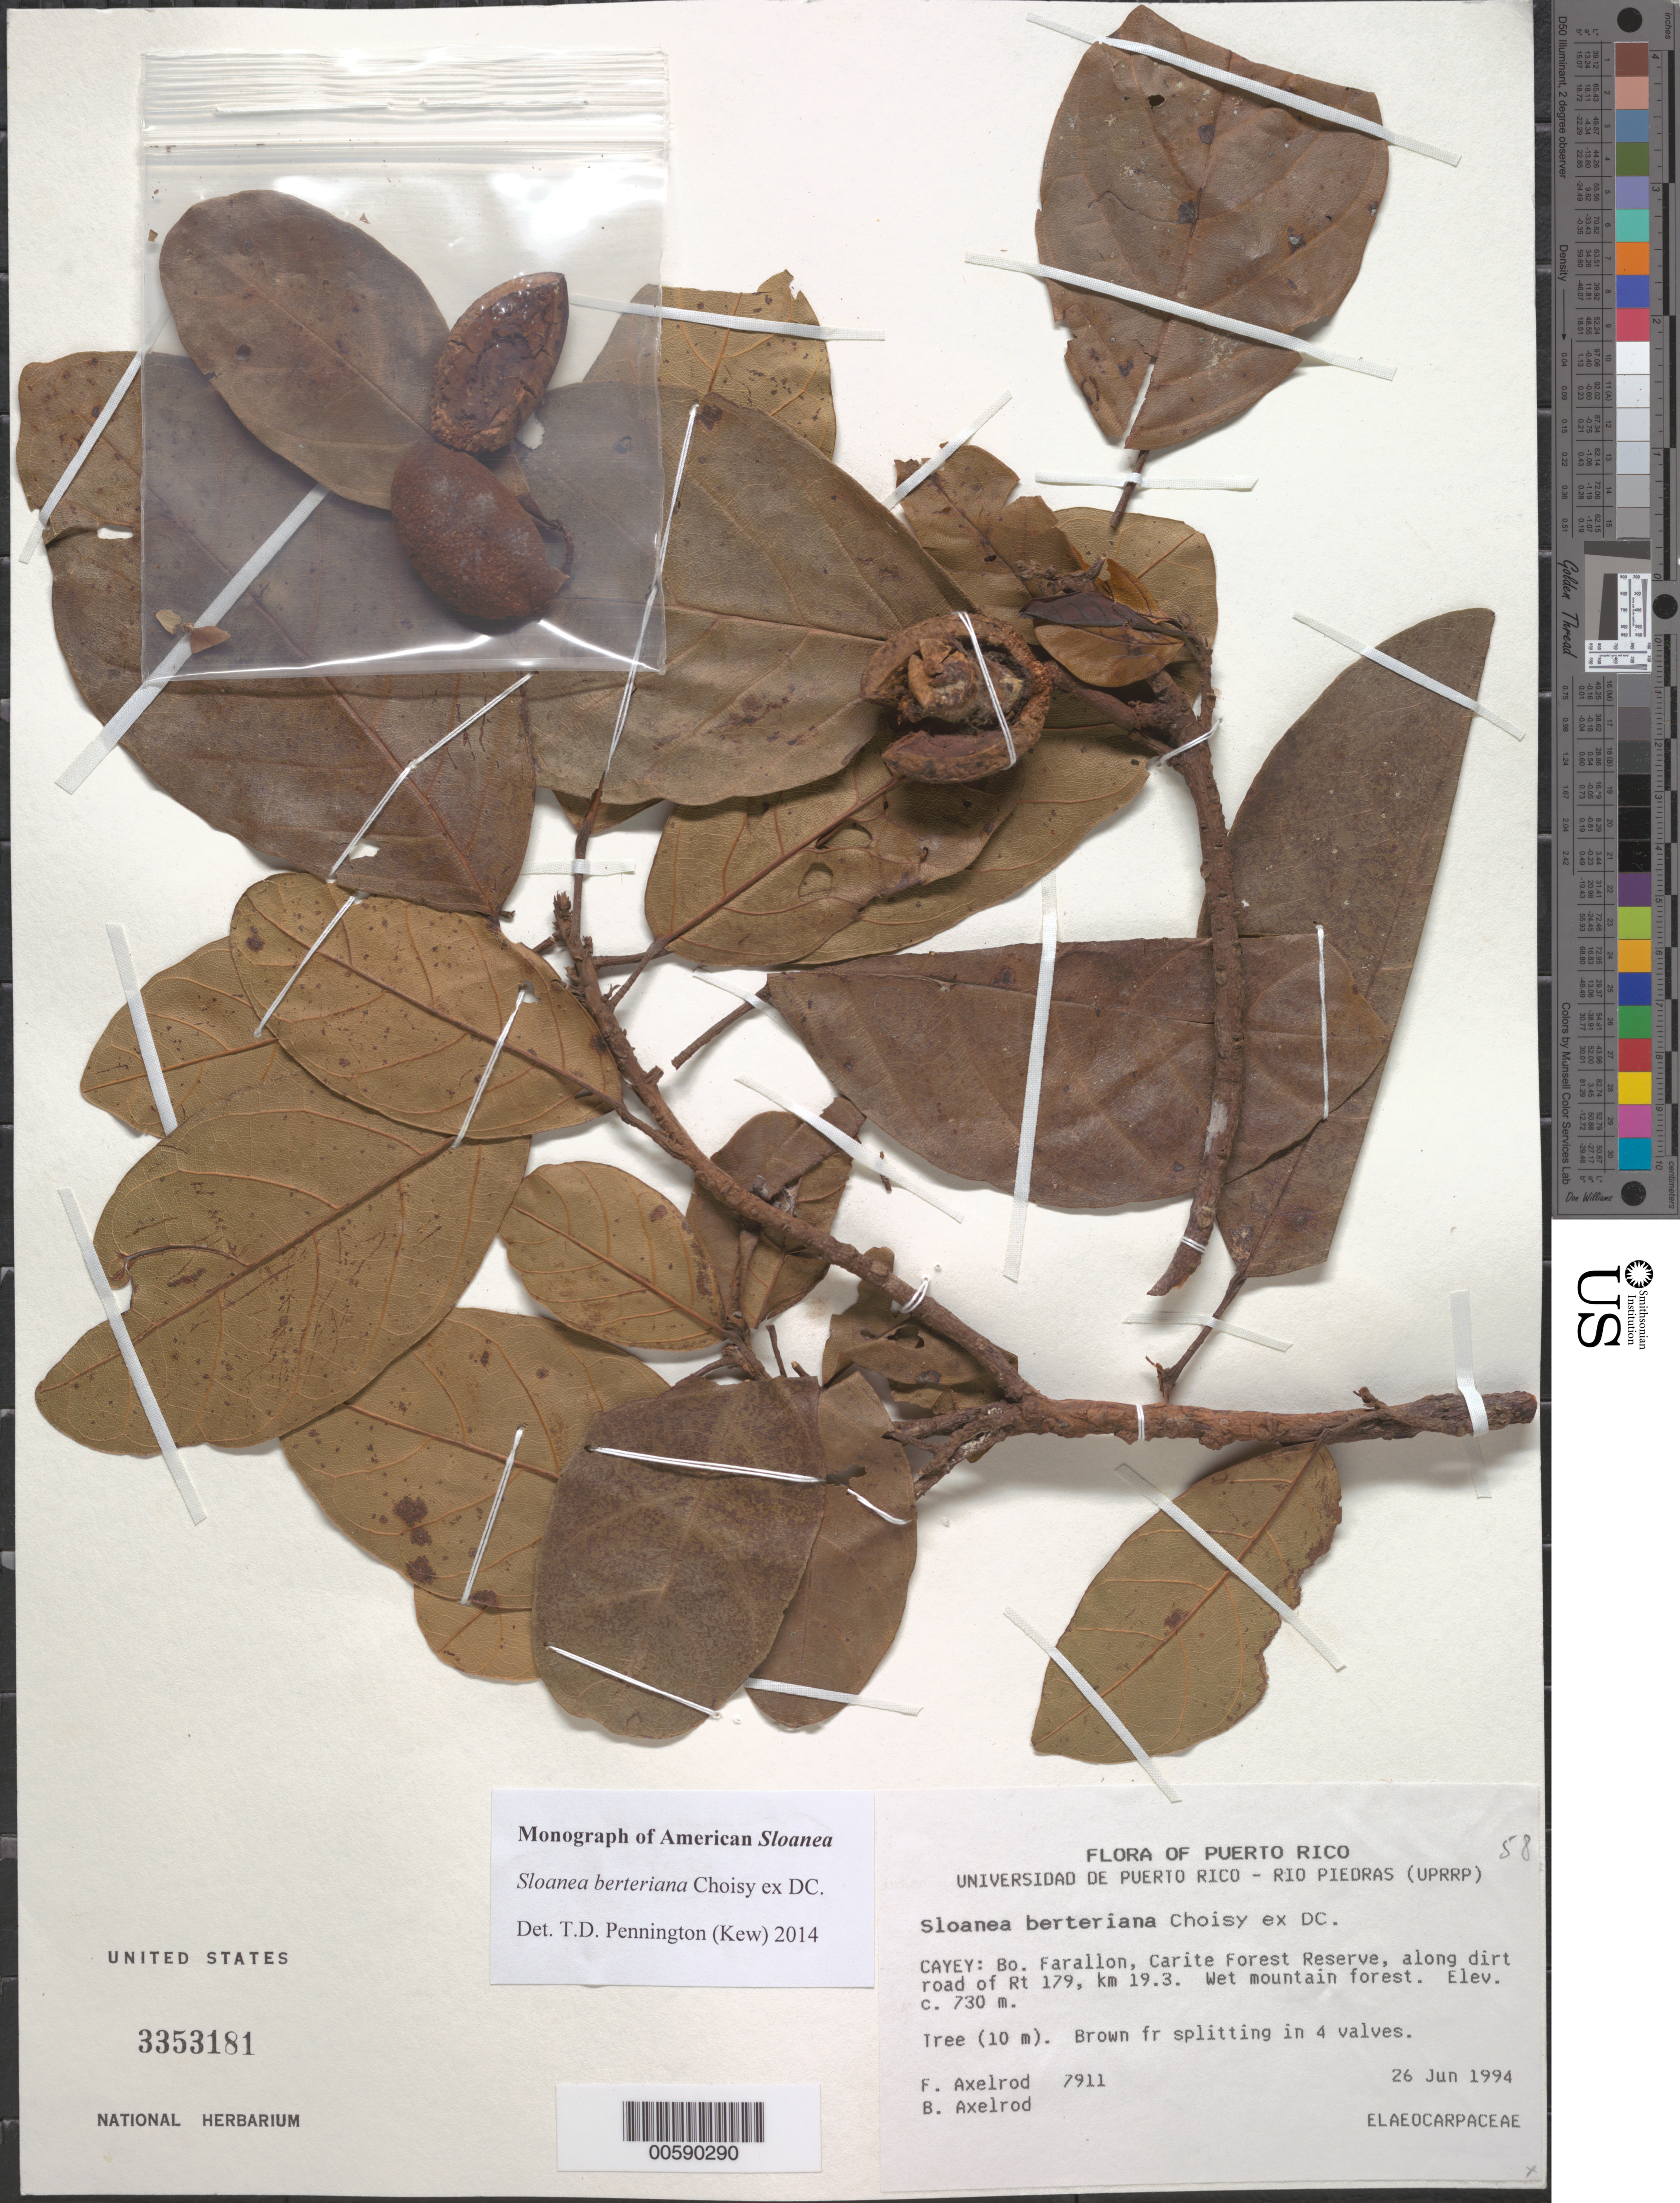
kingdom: Plantae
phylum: Tracheophyta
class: Magnoliopsida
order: Oxalidales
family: Elaeocarpaceae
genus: Sloanea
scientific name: Sloanea berteroana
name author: Choisy ex DC.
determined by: Pennington, T. D., (K)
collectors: F. S. Axelrod & B. Axelrod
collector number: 7911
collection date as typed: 26 Jun 1994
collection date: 1994-06-26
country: Puerto Rico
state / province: Cayey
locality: Cayey: Bo. Farallon, Carite Forest Reserve, along dirt road off Rt. 179, km 19.3.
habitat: Wet mountain forest.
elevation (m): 730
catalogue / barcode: US 3353181